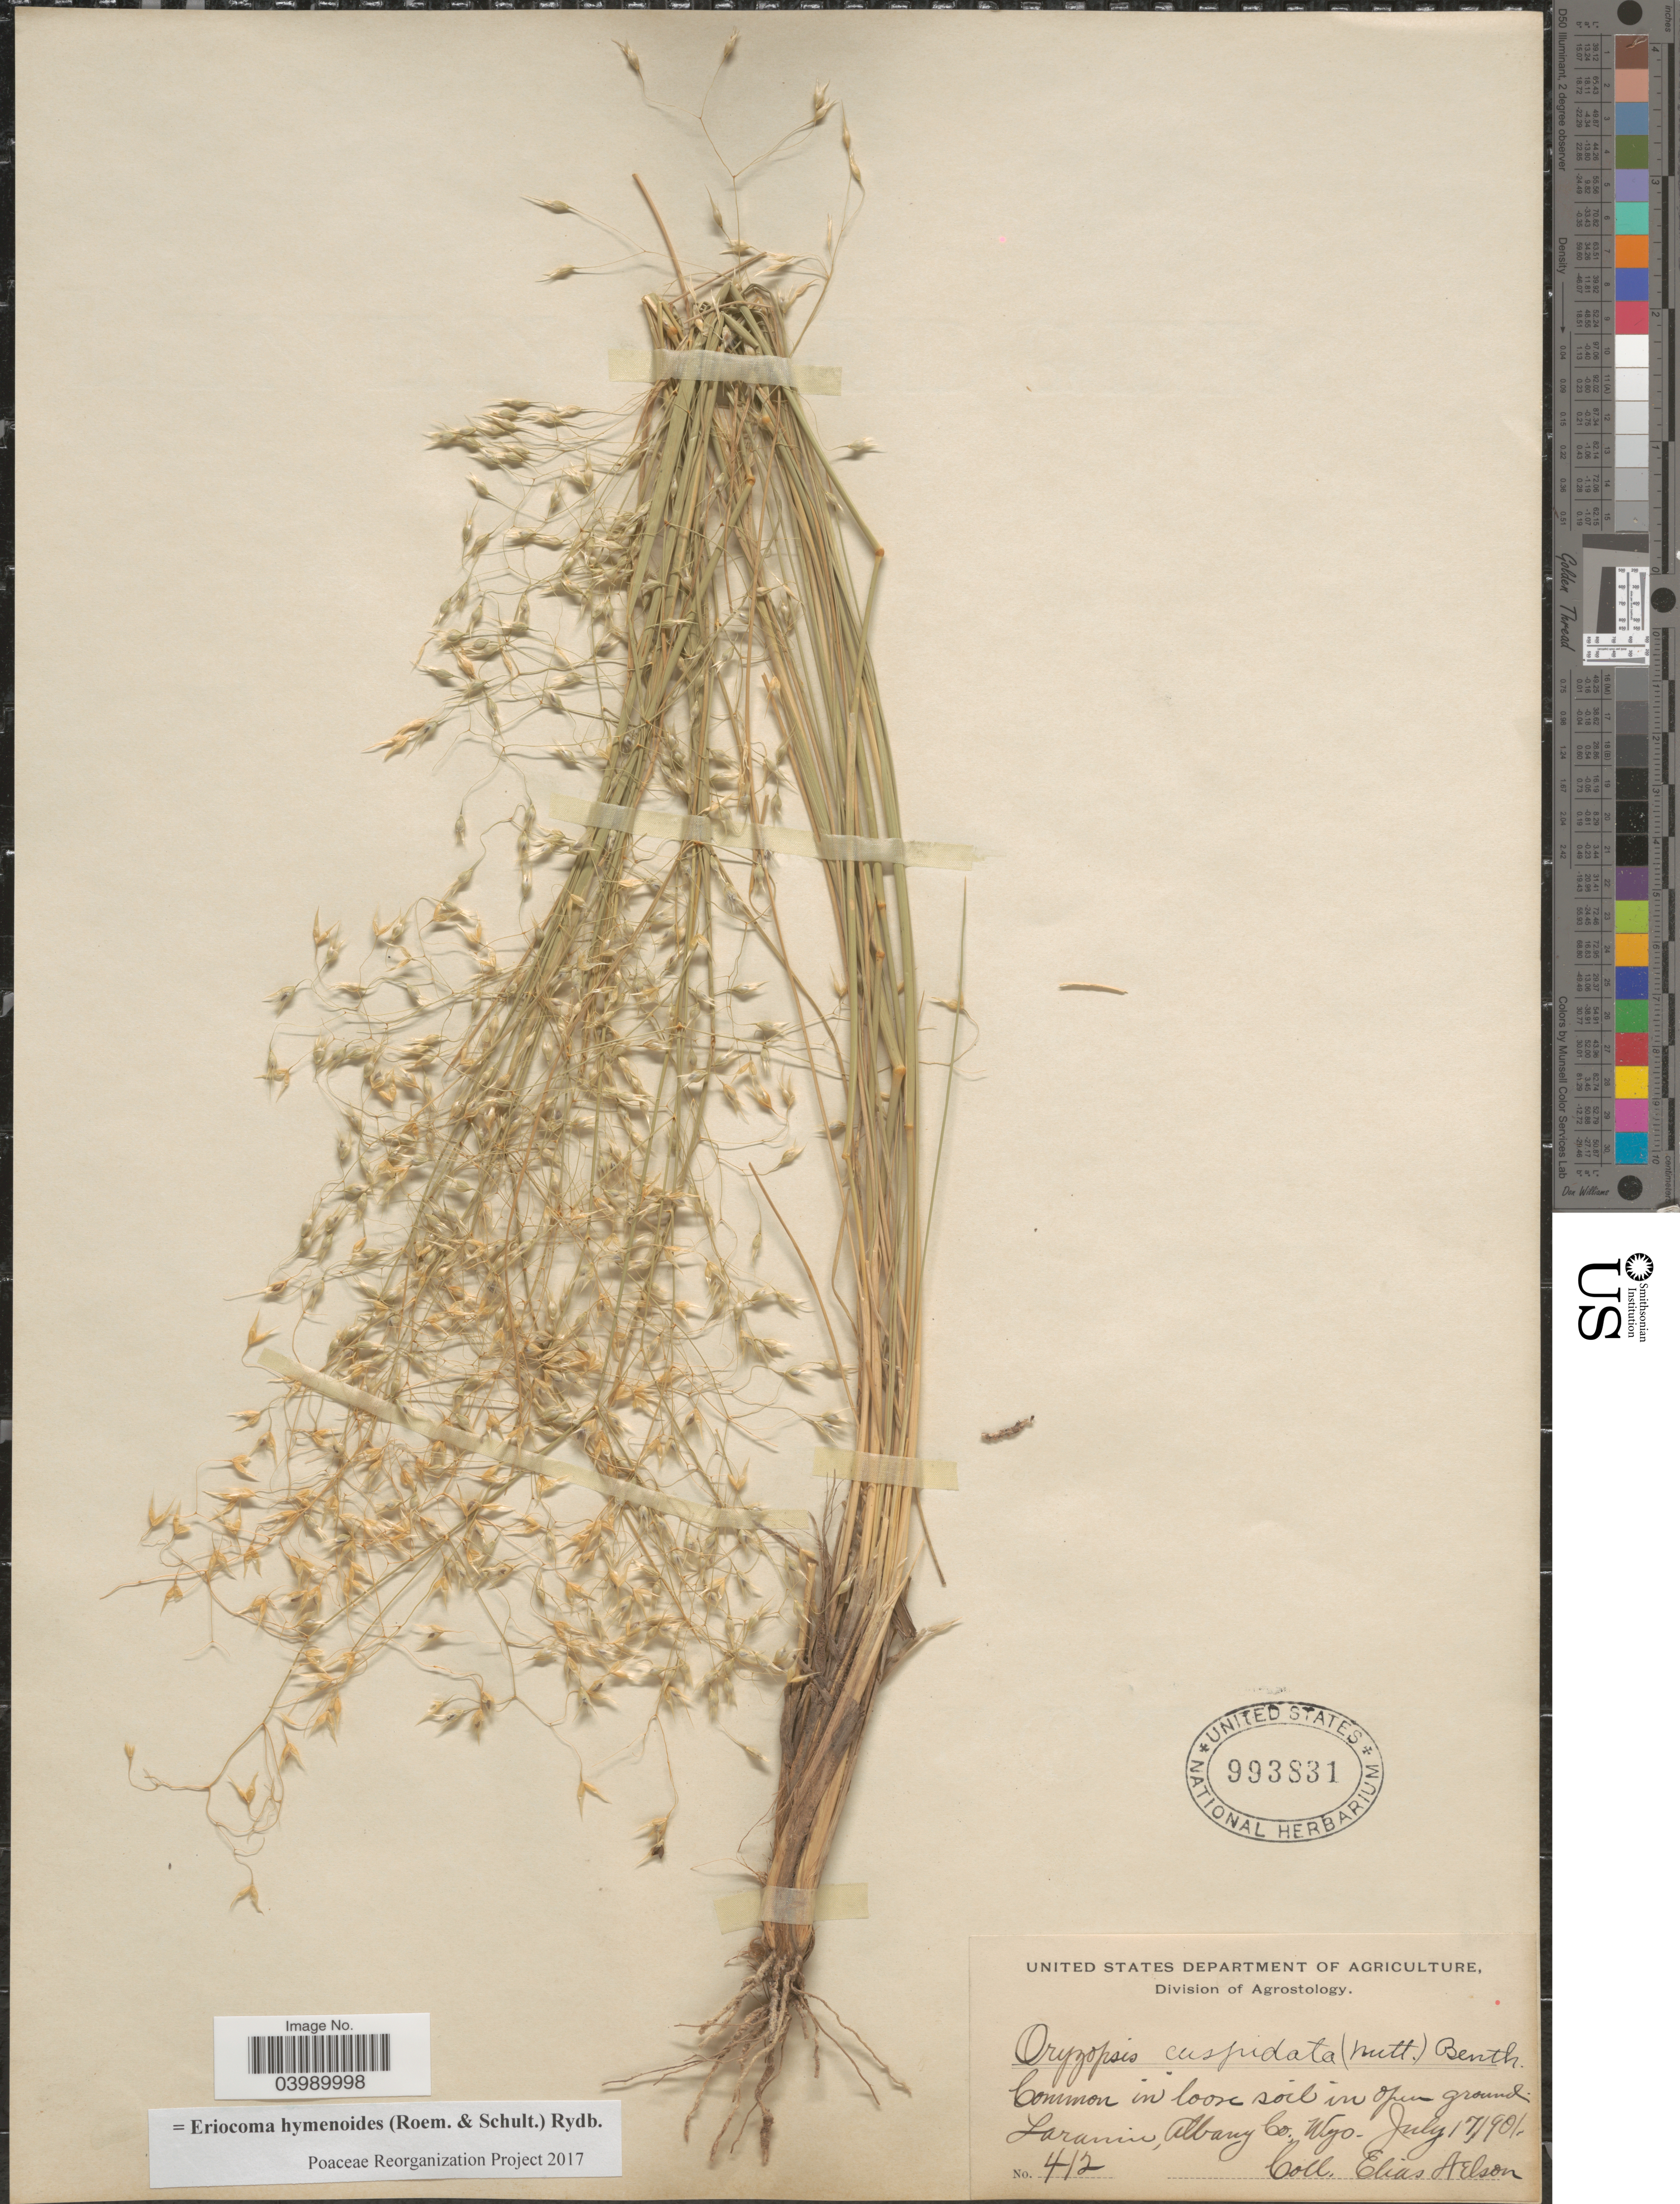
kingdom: Plantae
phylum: Tracheophyta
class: Liliopsida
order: Poales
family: Poaceae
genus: Eriocoma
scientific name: Eriocoma hymenoides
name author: (Roem. & Schult.) Rydb.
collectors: E. Nelson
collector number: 412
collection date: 1901-07-17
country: United States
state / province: Wyoming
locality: Laramie, Albany Co.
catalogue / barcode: US 993831